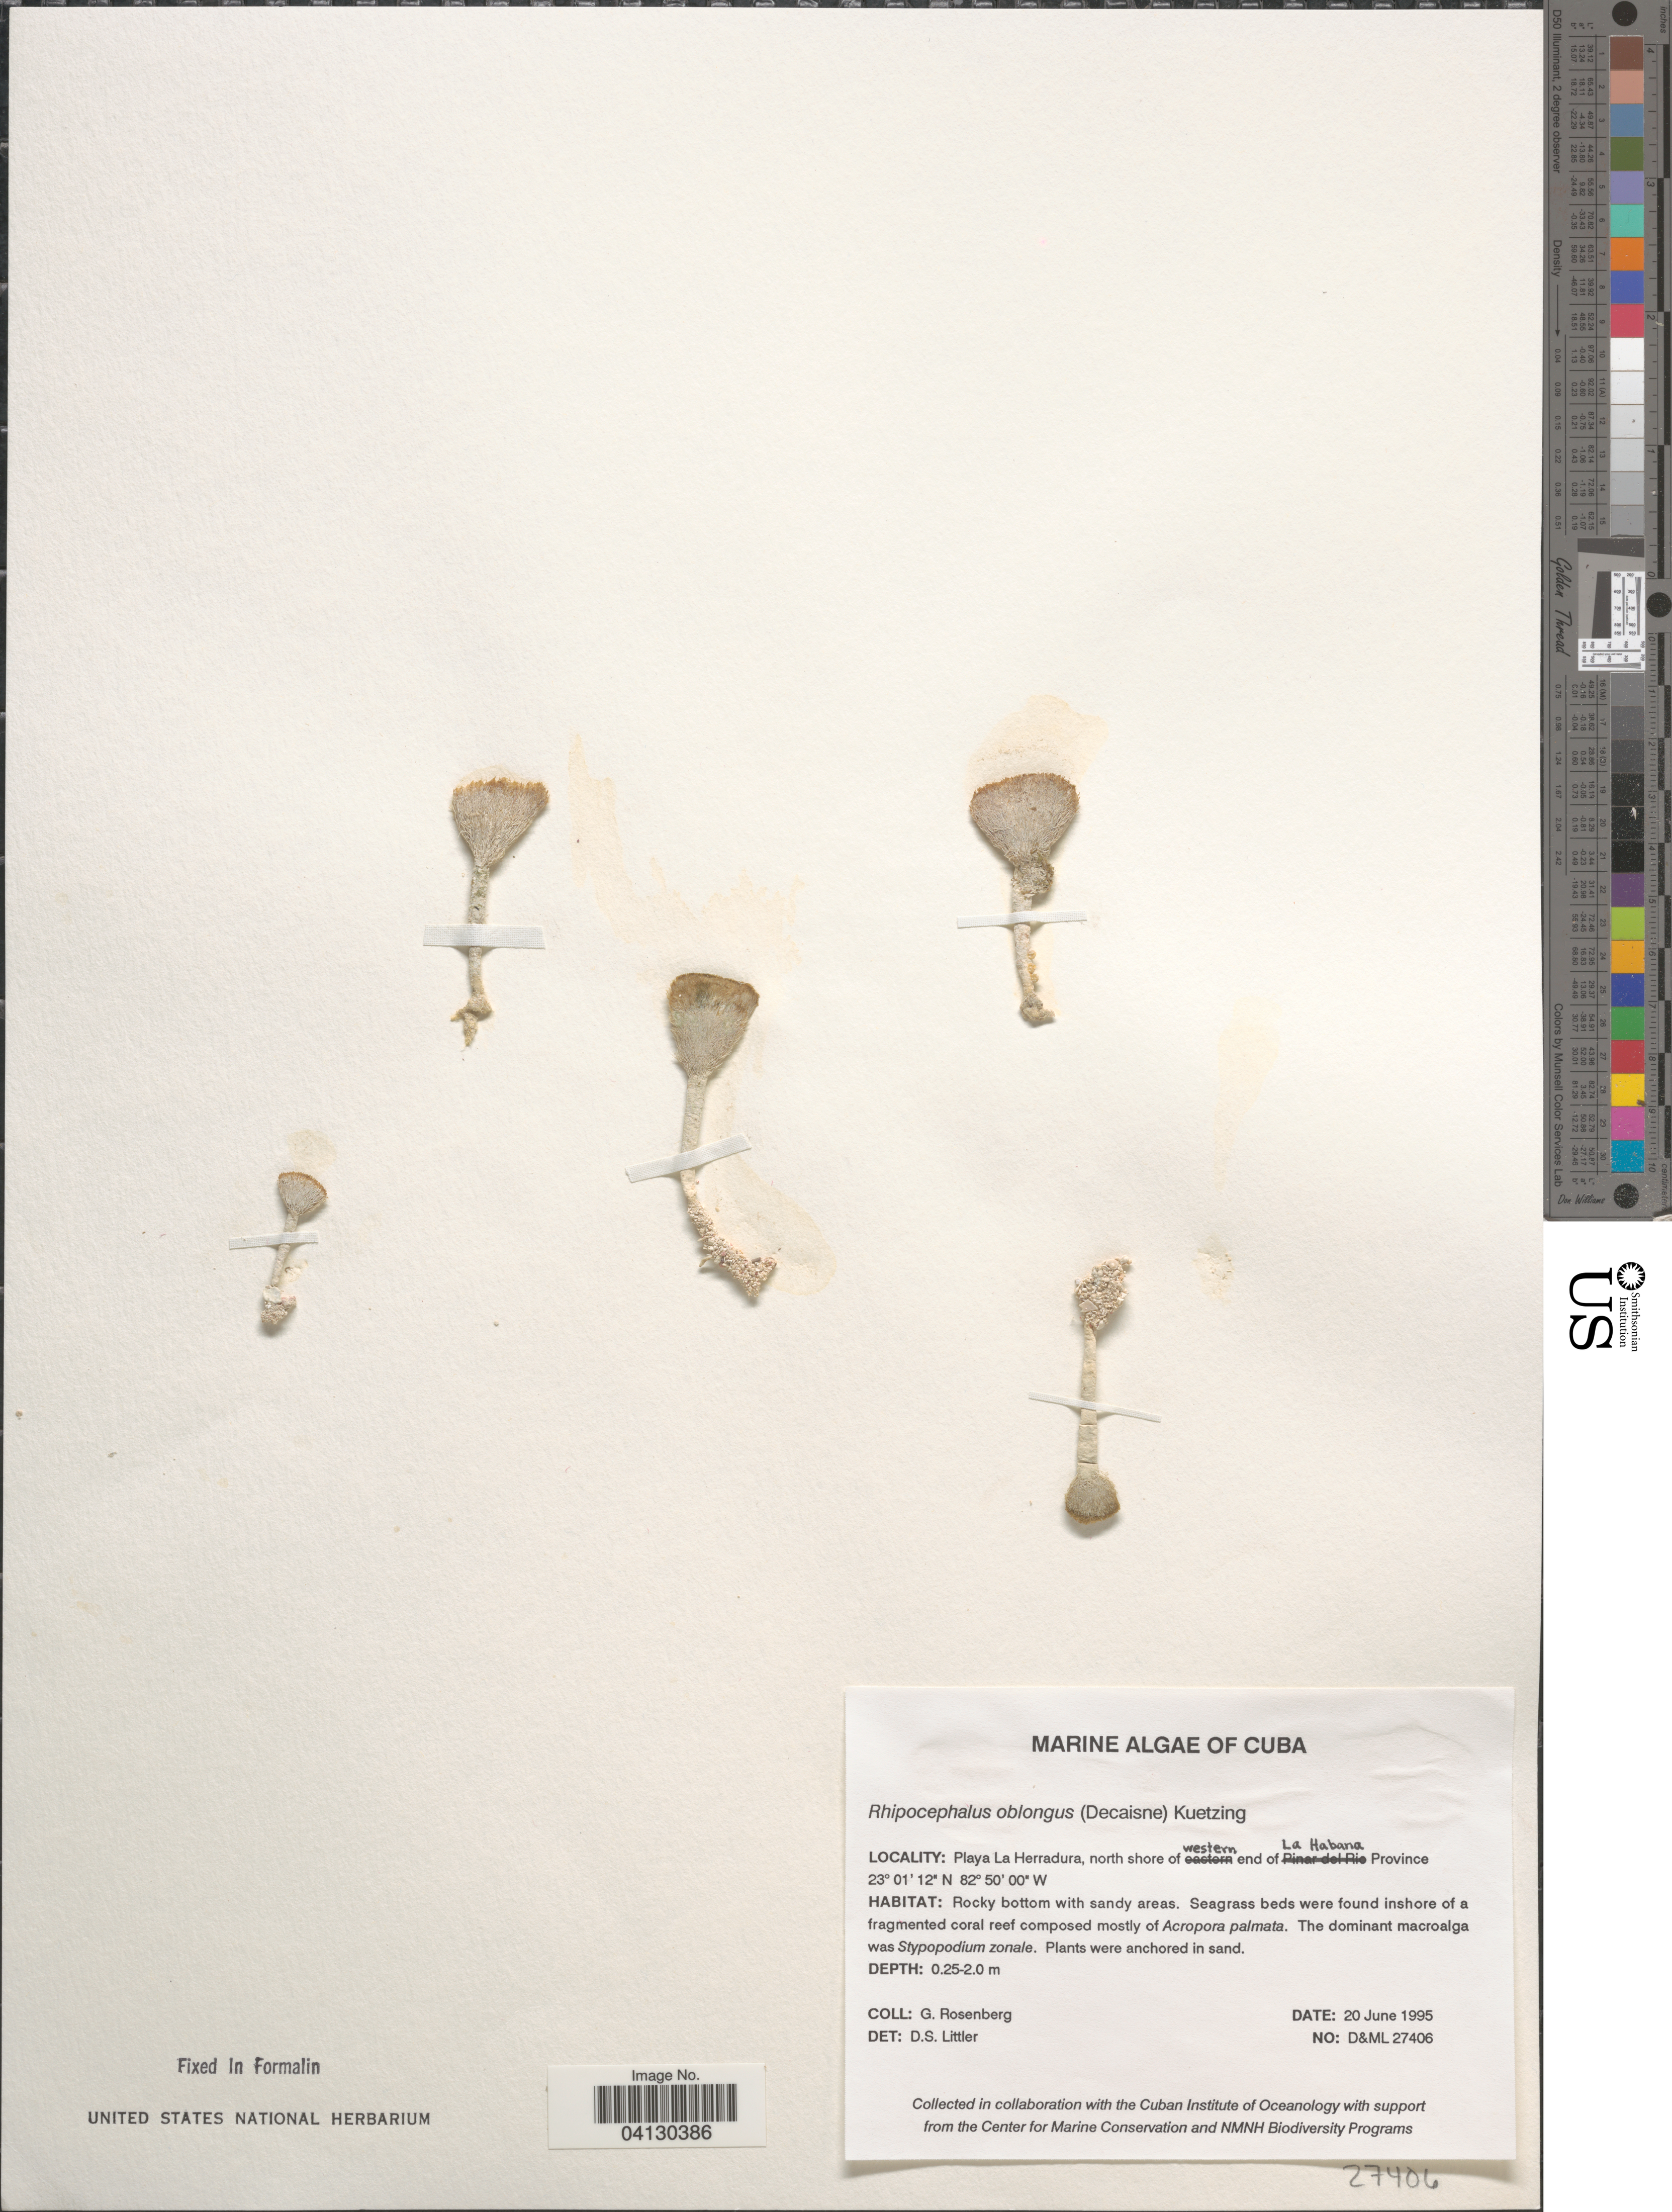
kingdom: Plantae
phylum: Chlorophyta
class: Ulvophyceae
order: Bryopsidales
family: Udoteaceae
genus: Rhipocephalus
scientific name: Rhipocephalus oblongus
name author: (Decne.) Kütz.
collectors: G. Rosenberg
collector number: D&ML27406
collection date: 1995-06-20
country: Cuba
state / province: La Habana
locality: Playa La Herradura, north shore of western end of La Habana Province.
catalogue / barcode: US 328906